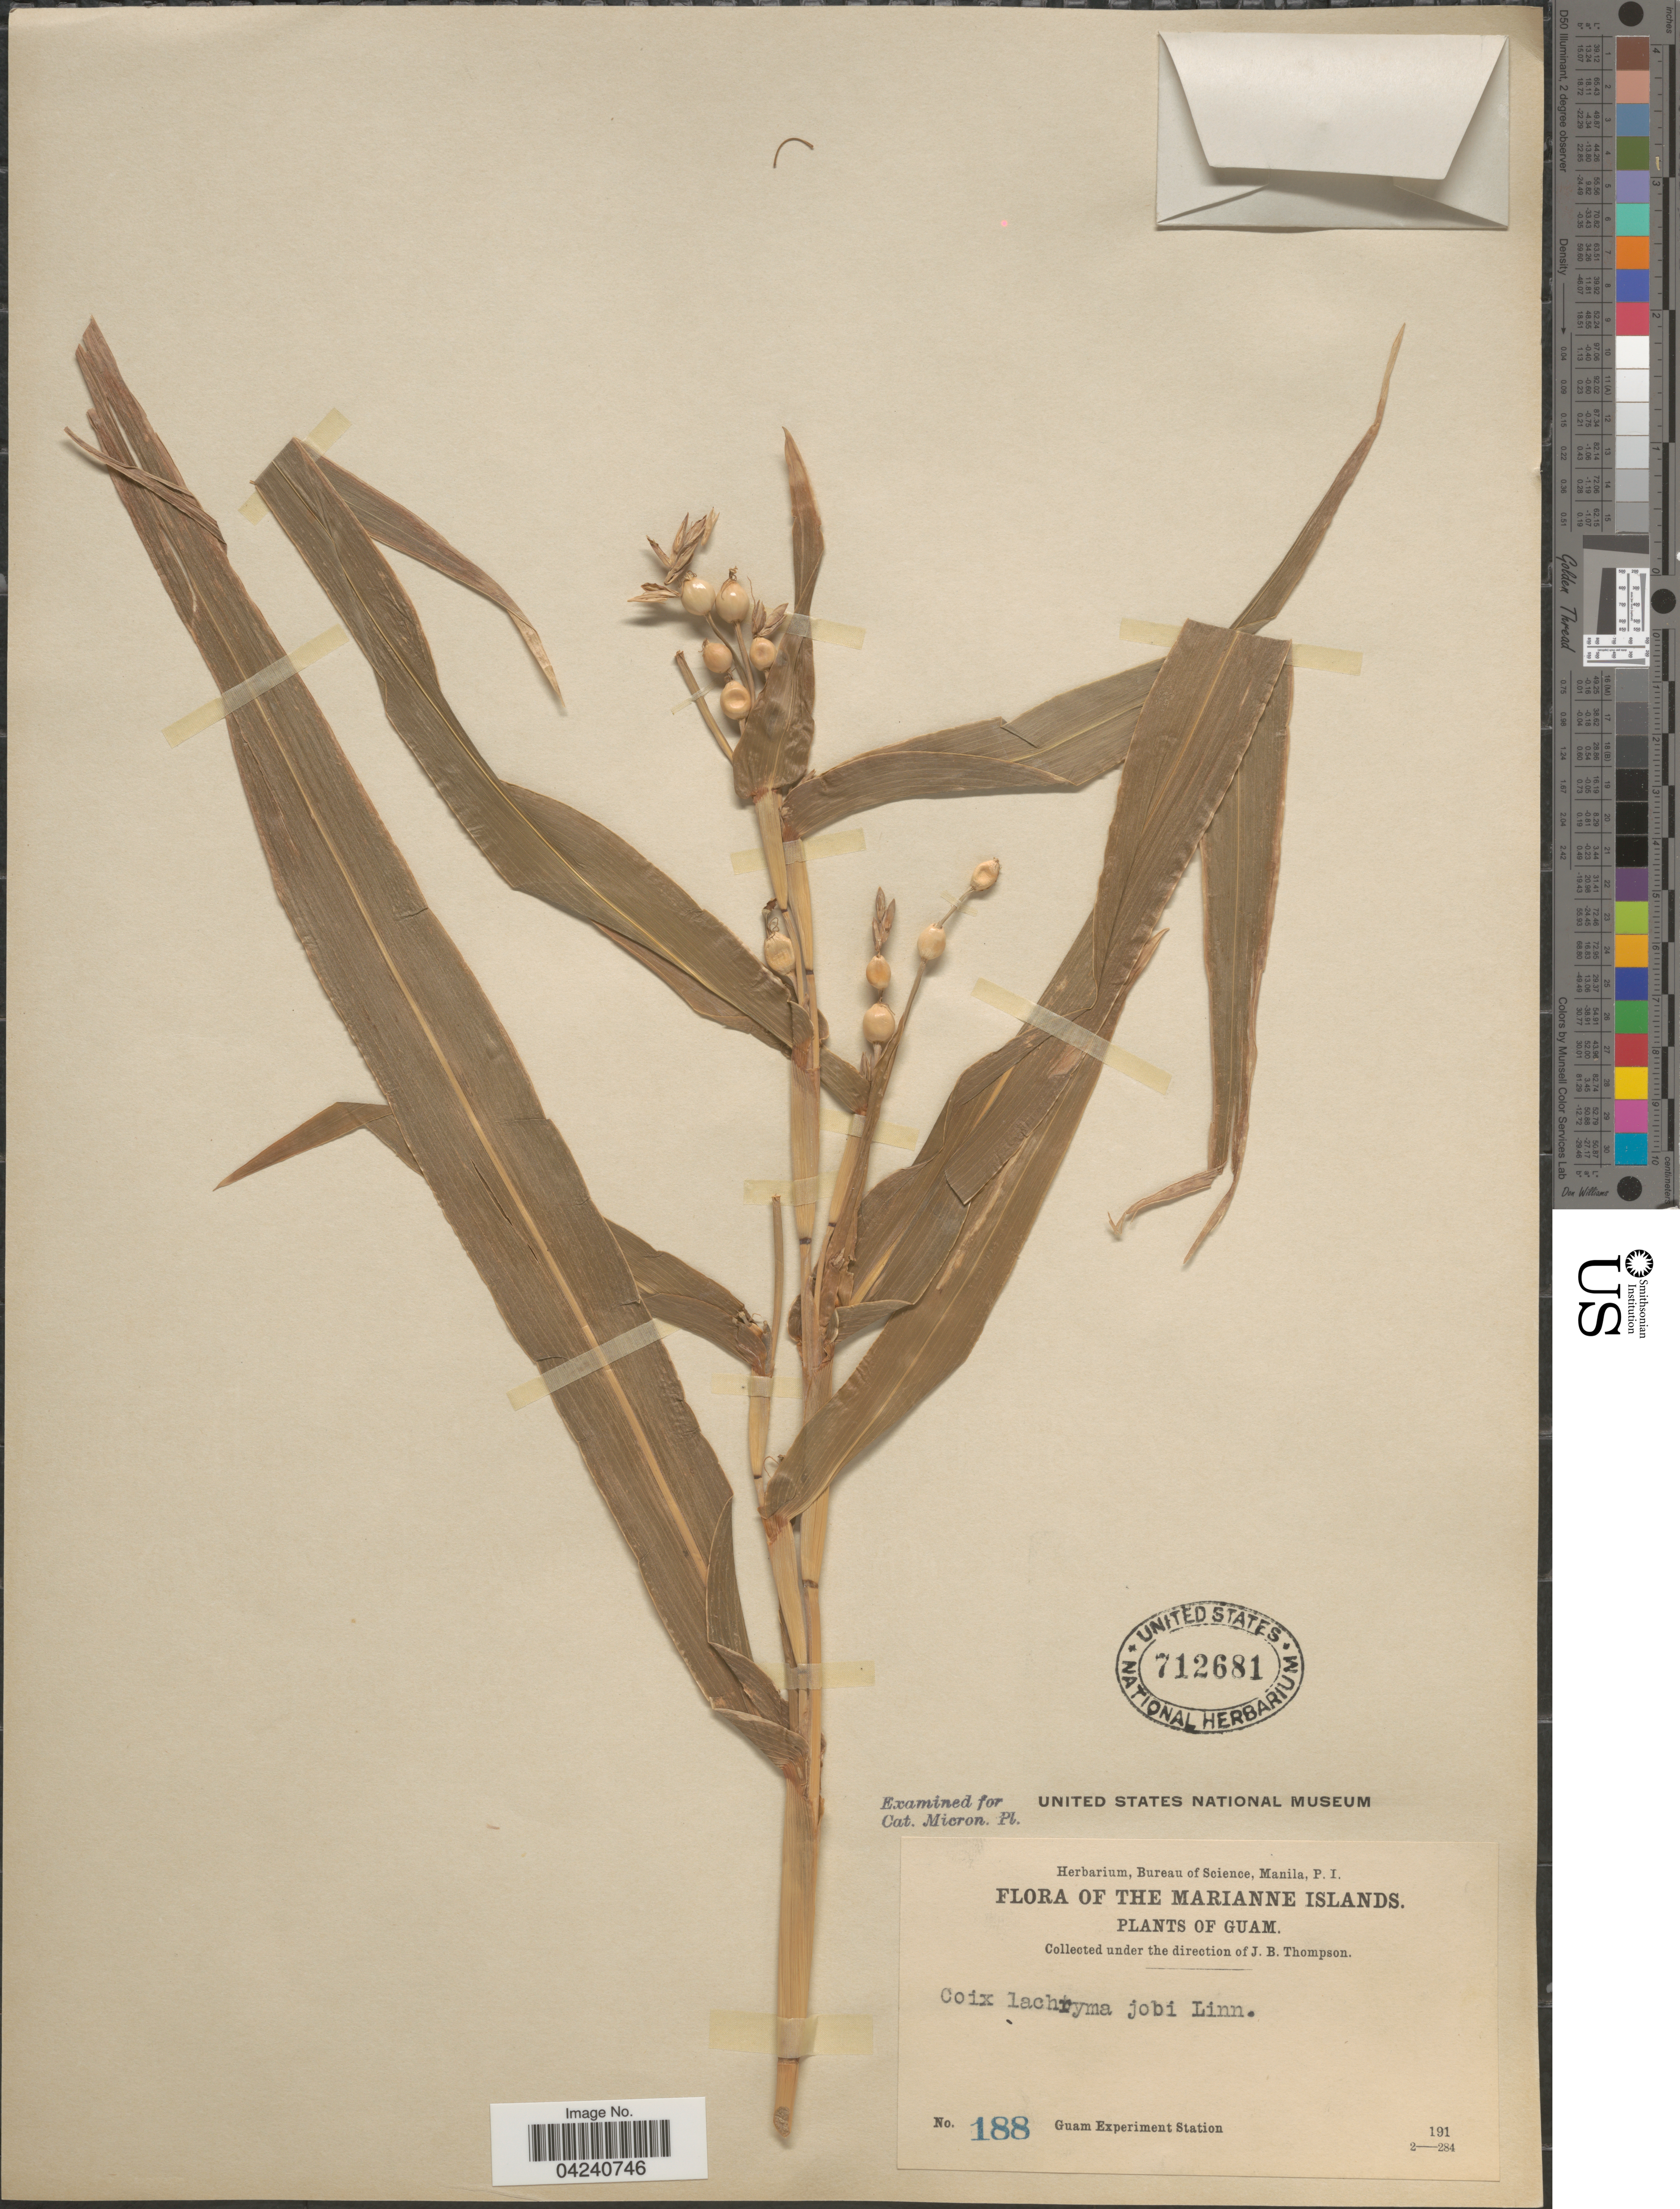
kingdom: Plantae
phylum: Tracheophyta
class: Liliopsida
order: Poales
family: Poaceae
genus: Coix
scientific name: Coix lacryma-jobi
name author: L.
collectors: Guam Exp. Sta.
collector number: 188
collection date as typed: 191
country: Guam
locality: The Marianne Islands.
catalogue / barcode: US 712681